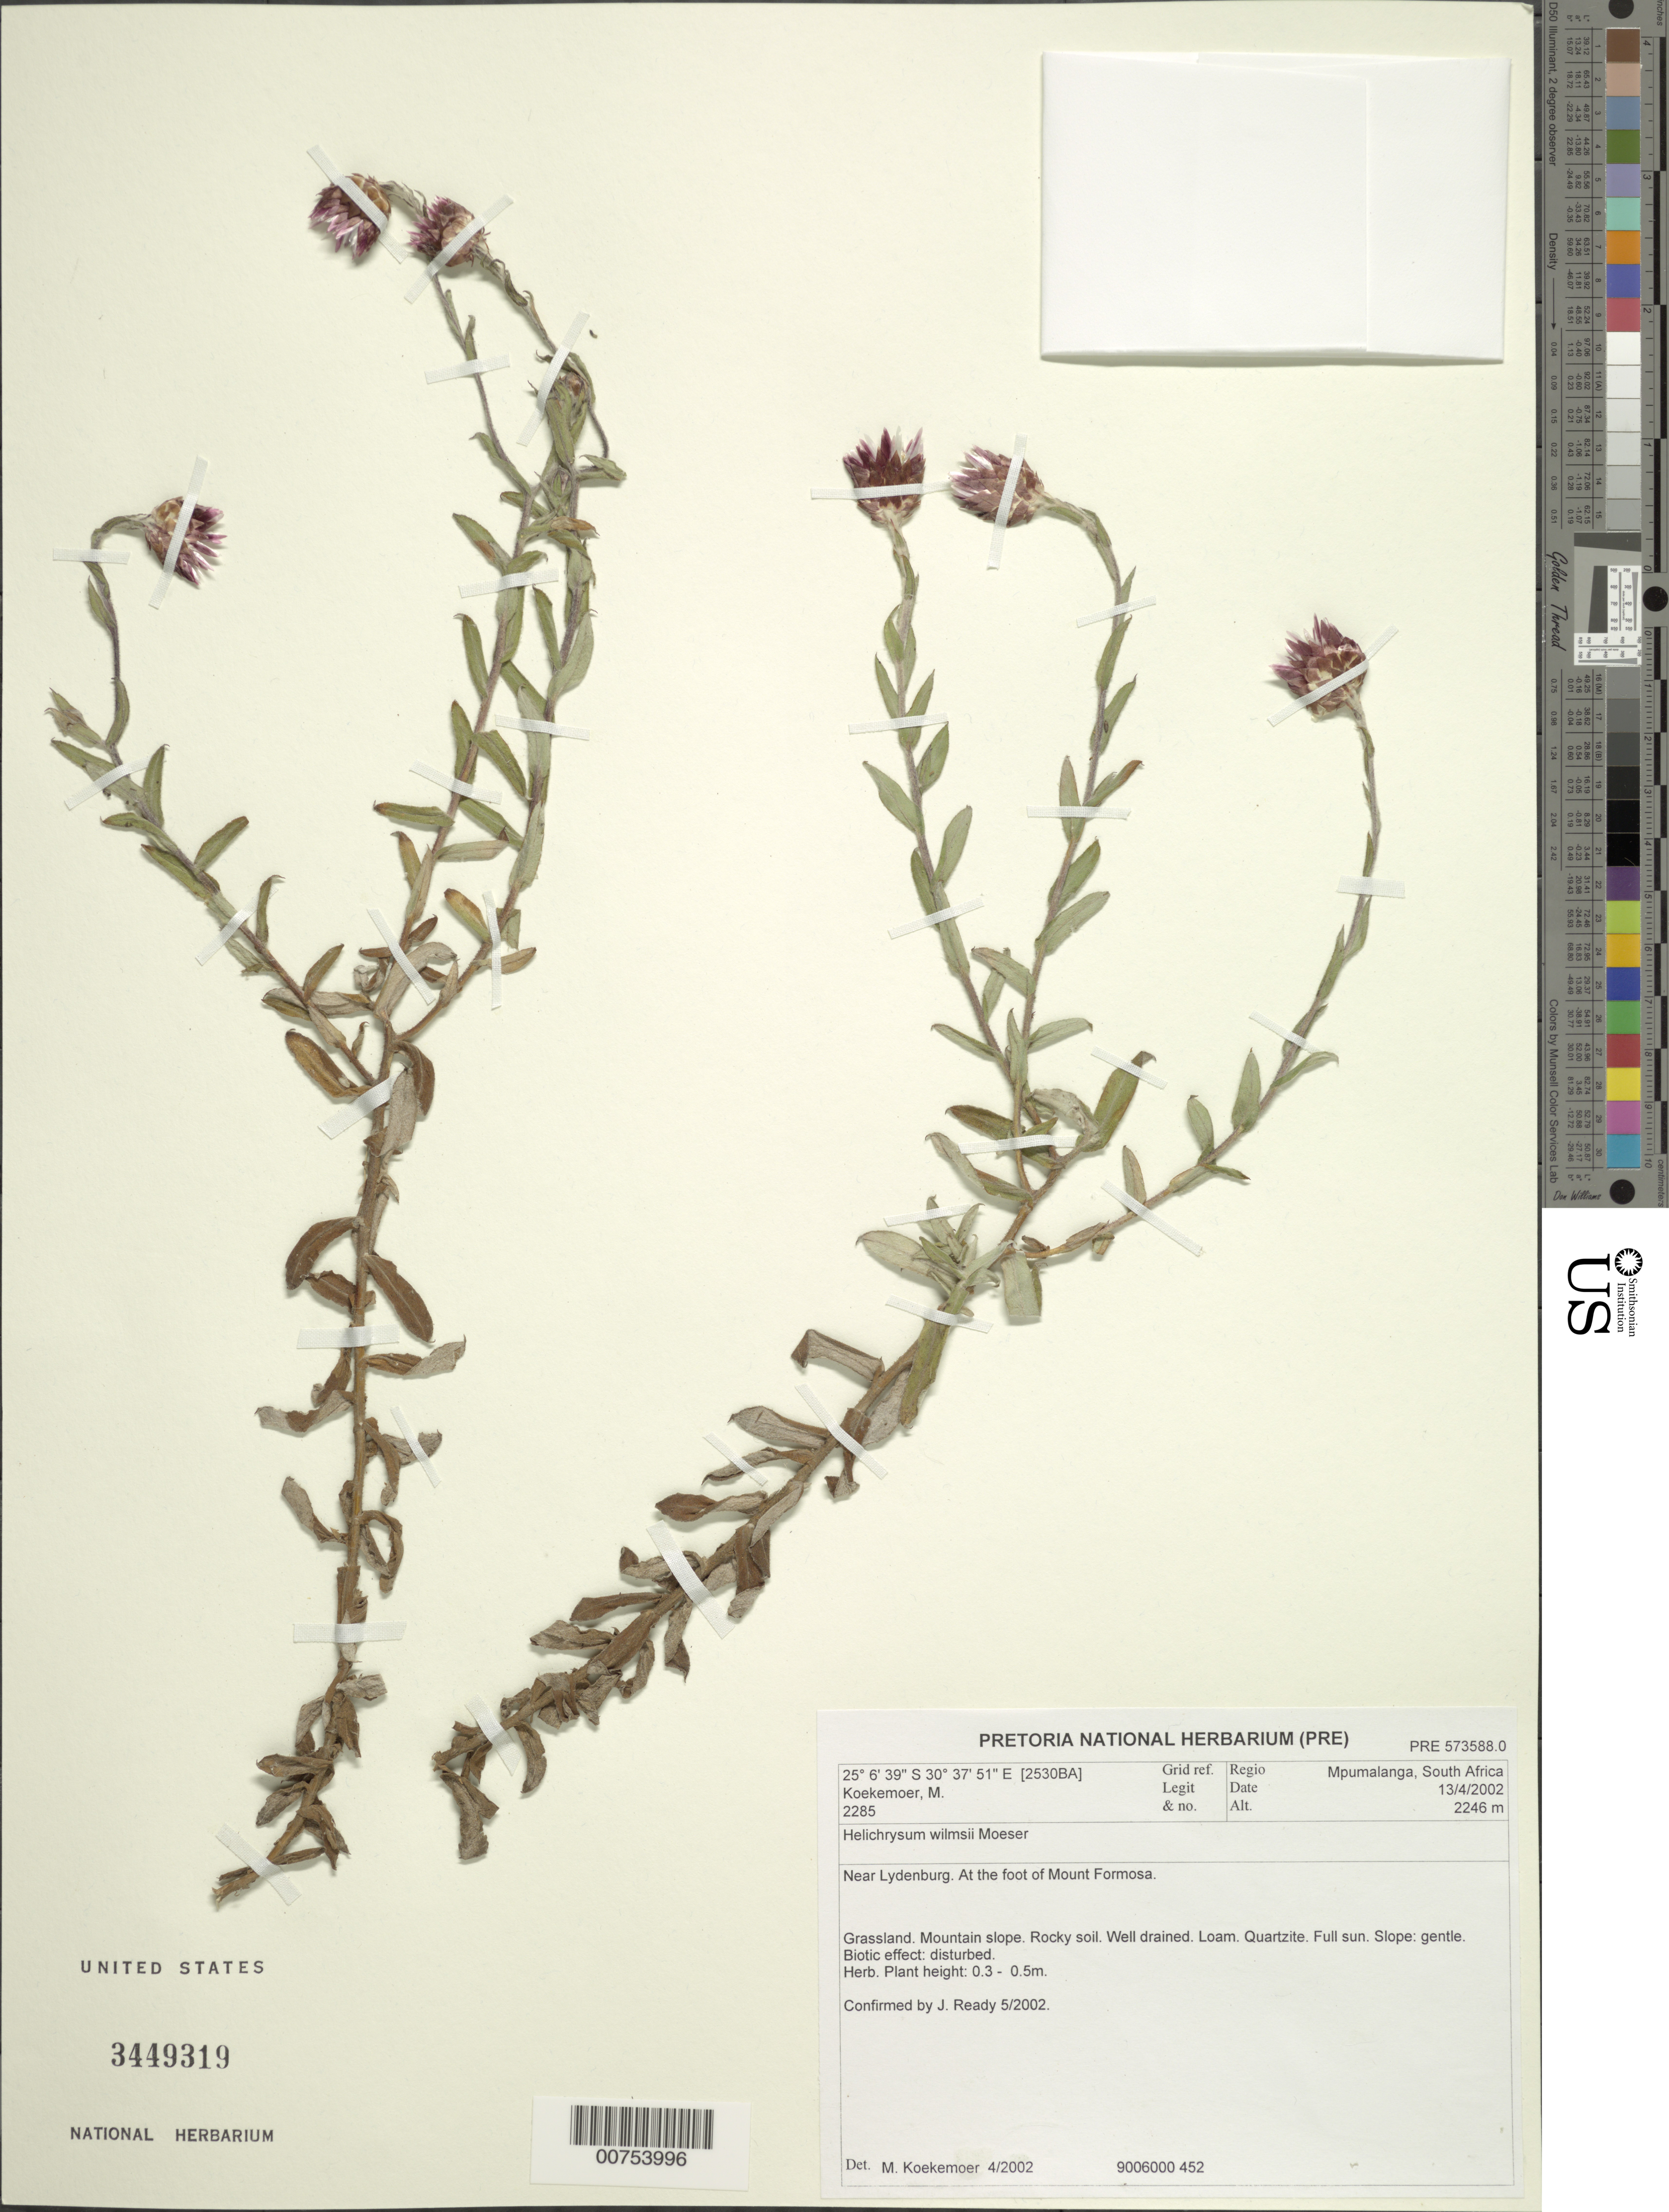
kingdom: Plantae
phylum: Tracheophyta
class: Magnoliopsida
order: Asterales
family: Asteraceae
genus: Helichrysum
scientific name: Helichrysum wilmsii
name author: Moeser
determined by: Koekemoer, M.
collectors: M. Koekemoer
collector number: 2285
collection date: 2002-04-13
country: South Africa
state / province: Mpumalanga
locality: near Lydenburg, at foot of Mount Formosa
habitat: Grassland; mountain slope, rocky soil, well-drained, quartzite, full sun, gentle slope, disturbed area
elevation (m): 2246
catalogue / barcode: US 3449319